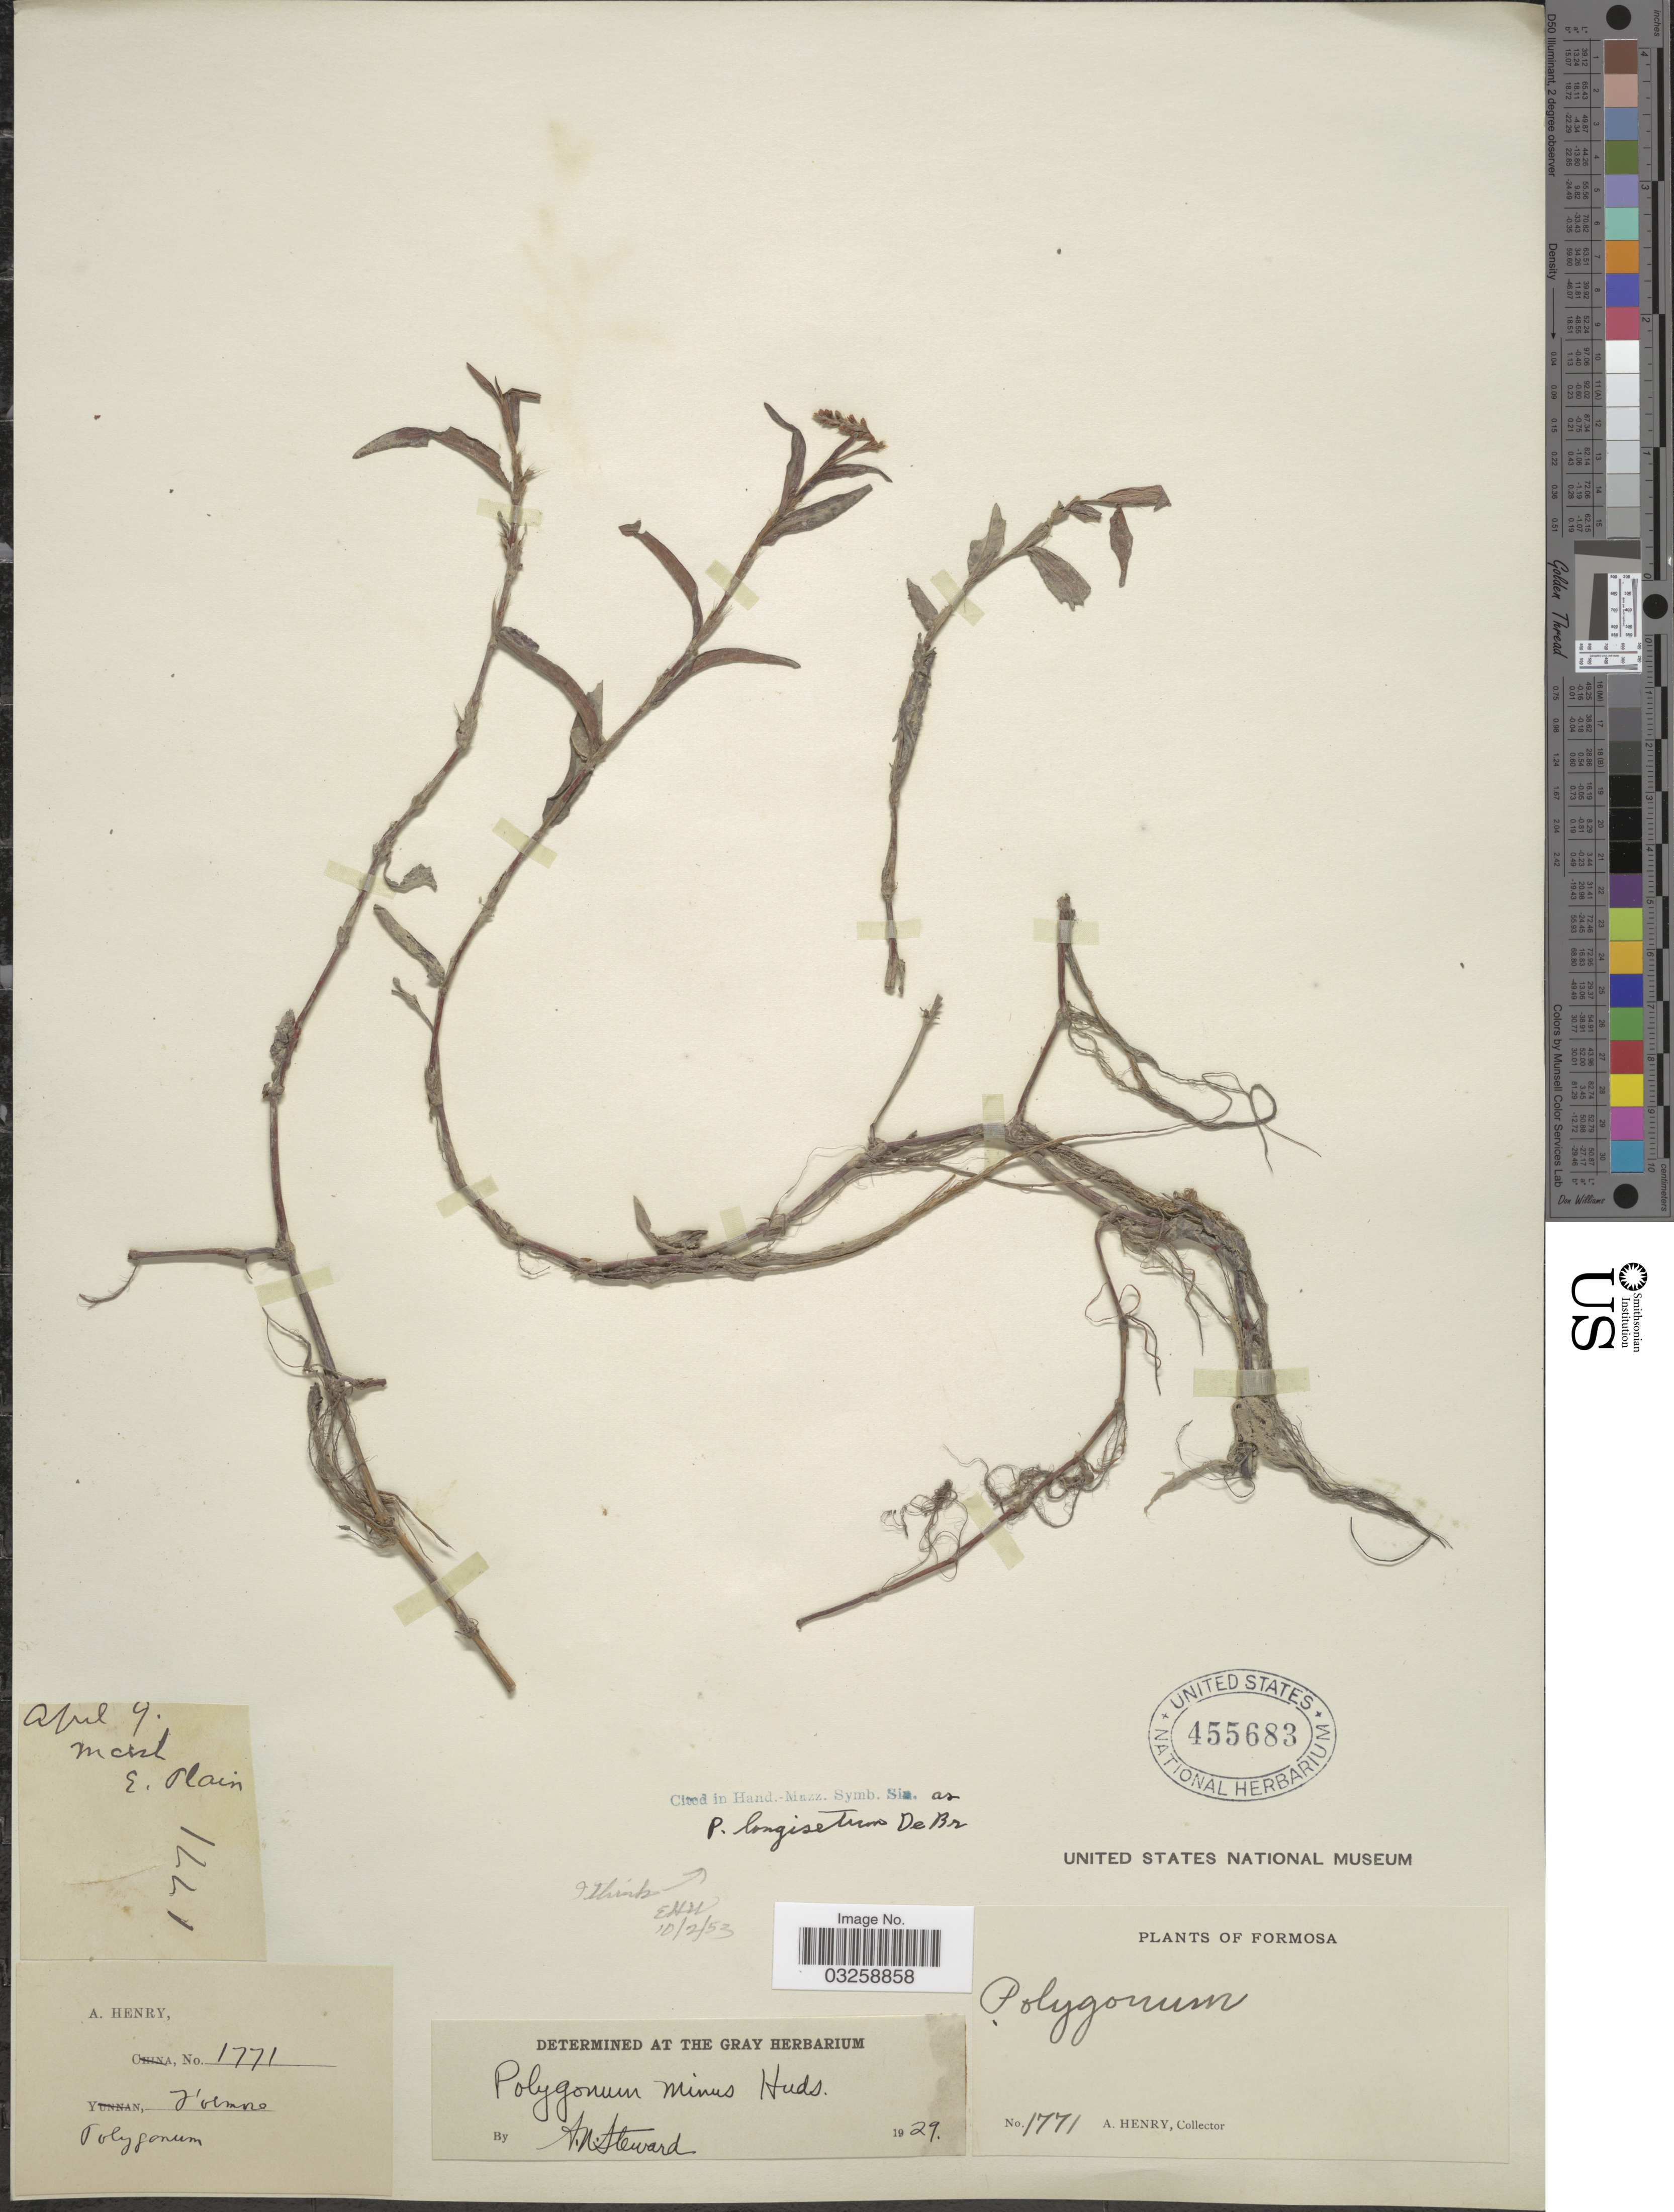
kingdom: Plantae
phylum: Tracheophyta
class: Magnoliopsida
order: Caryophyllales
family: Polygonaceae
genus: Polygonum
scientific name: Polygonum longisetum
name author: Bruijn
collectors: A. Henry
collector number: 1771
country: Taiwan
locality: Formosa.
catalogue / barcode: US 455683